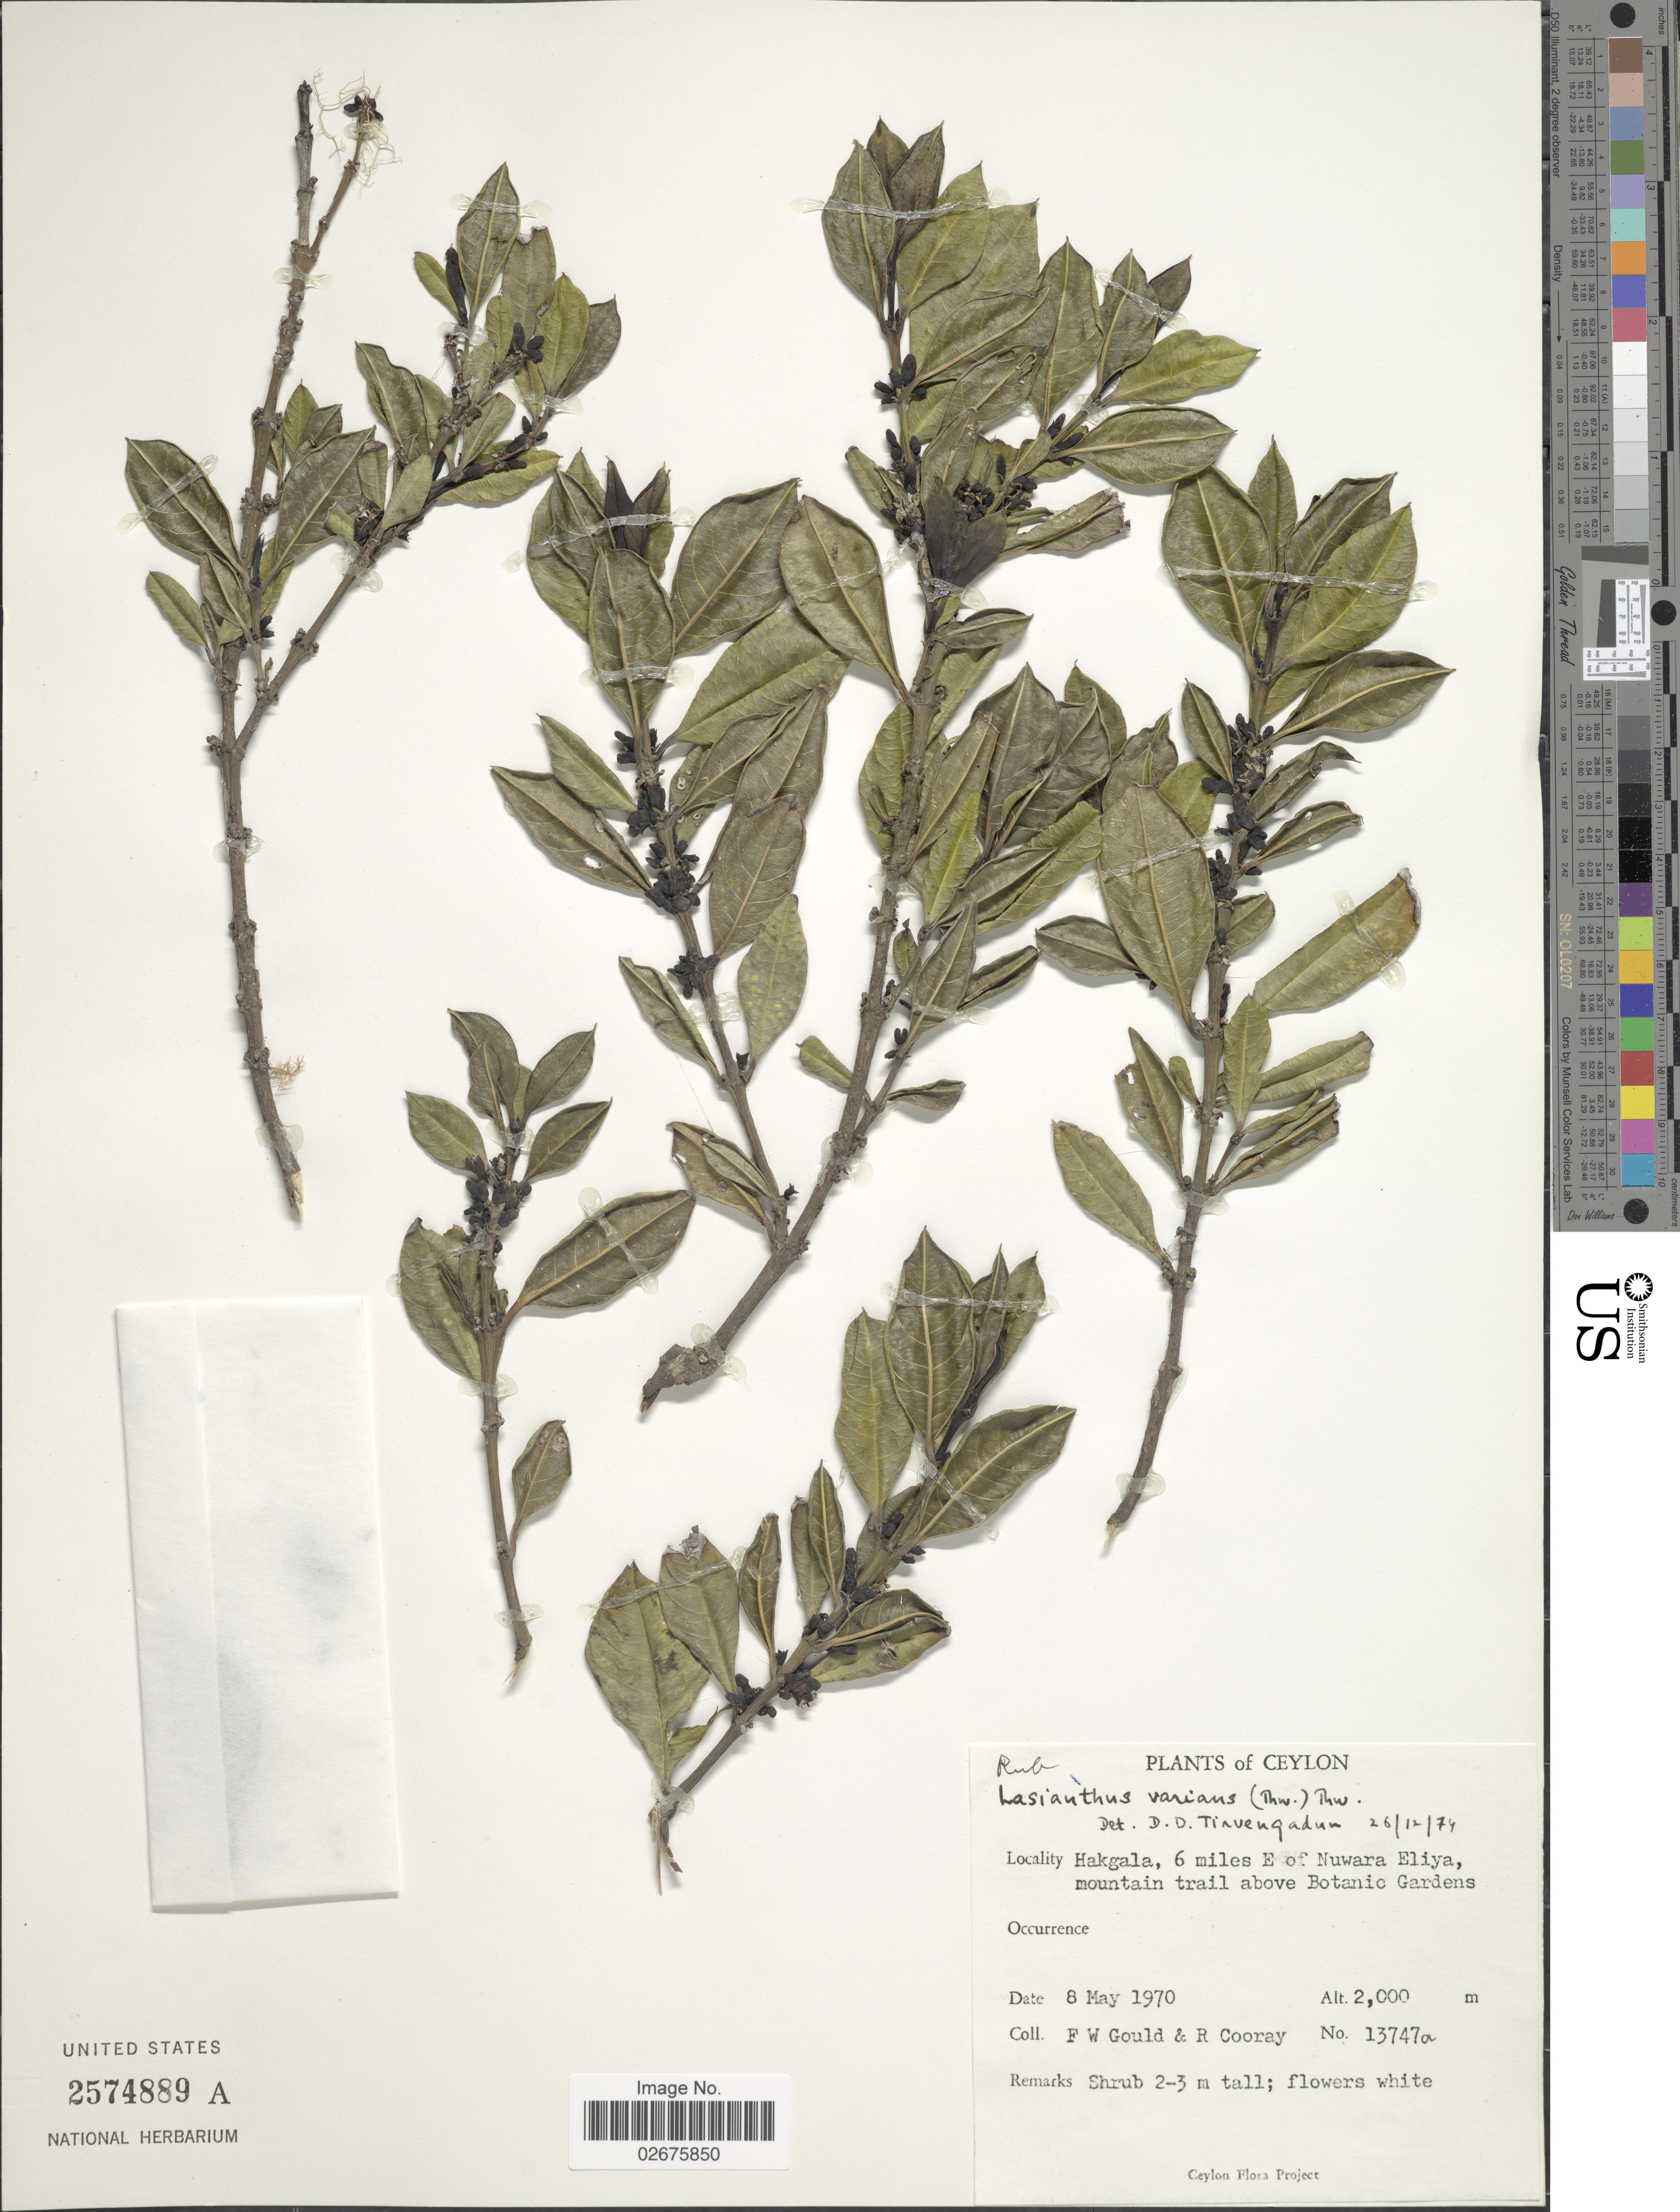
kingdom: Plantae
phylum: Tracheophyta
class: Magnoliopsida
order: Gentianales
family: Rubiaceae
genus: Lasianthus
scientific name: Lasianthus varians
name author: (Thwaites) Thwaites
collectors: F. W. Gould & R. Cooray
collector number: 1347a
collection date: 1970-05-08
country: Sri Lanka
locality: Ceylon, Hakgala, 6 miles E of Nuwara Eliya, mountain trail above Botanic Gardens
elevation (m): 2000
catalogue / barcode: US 2574889A